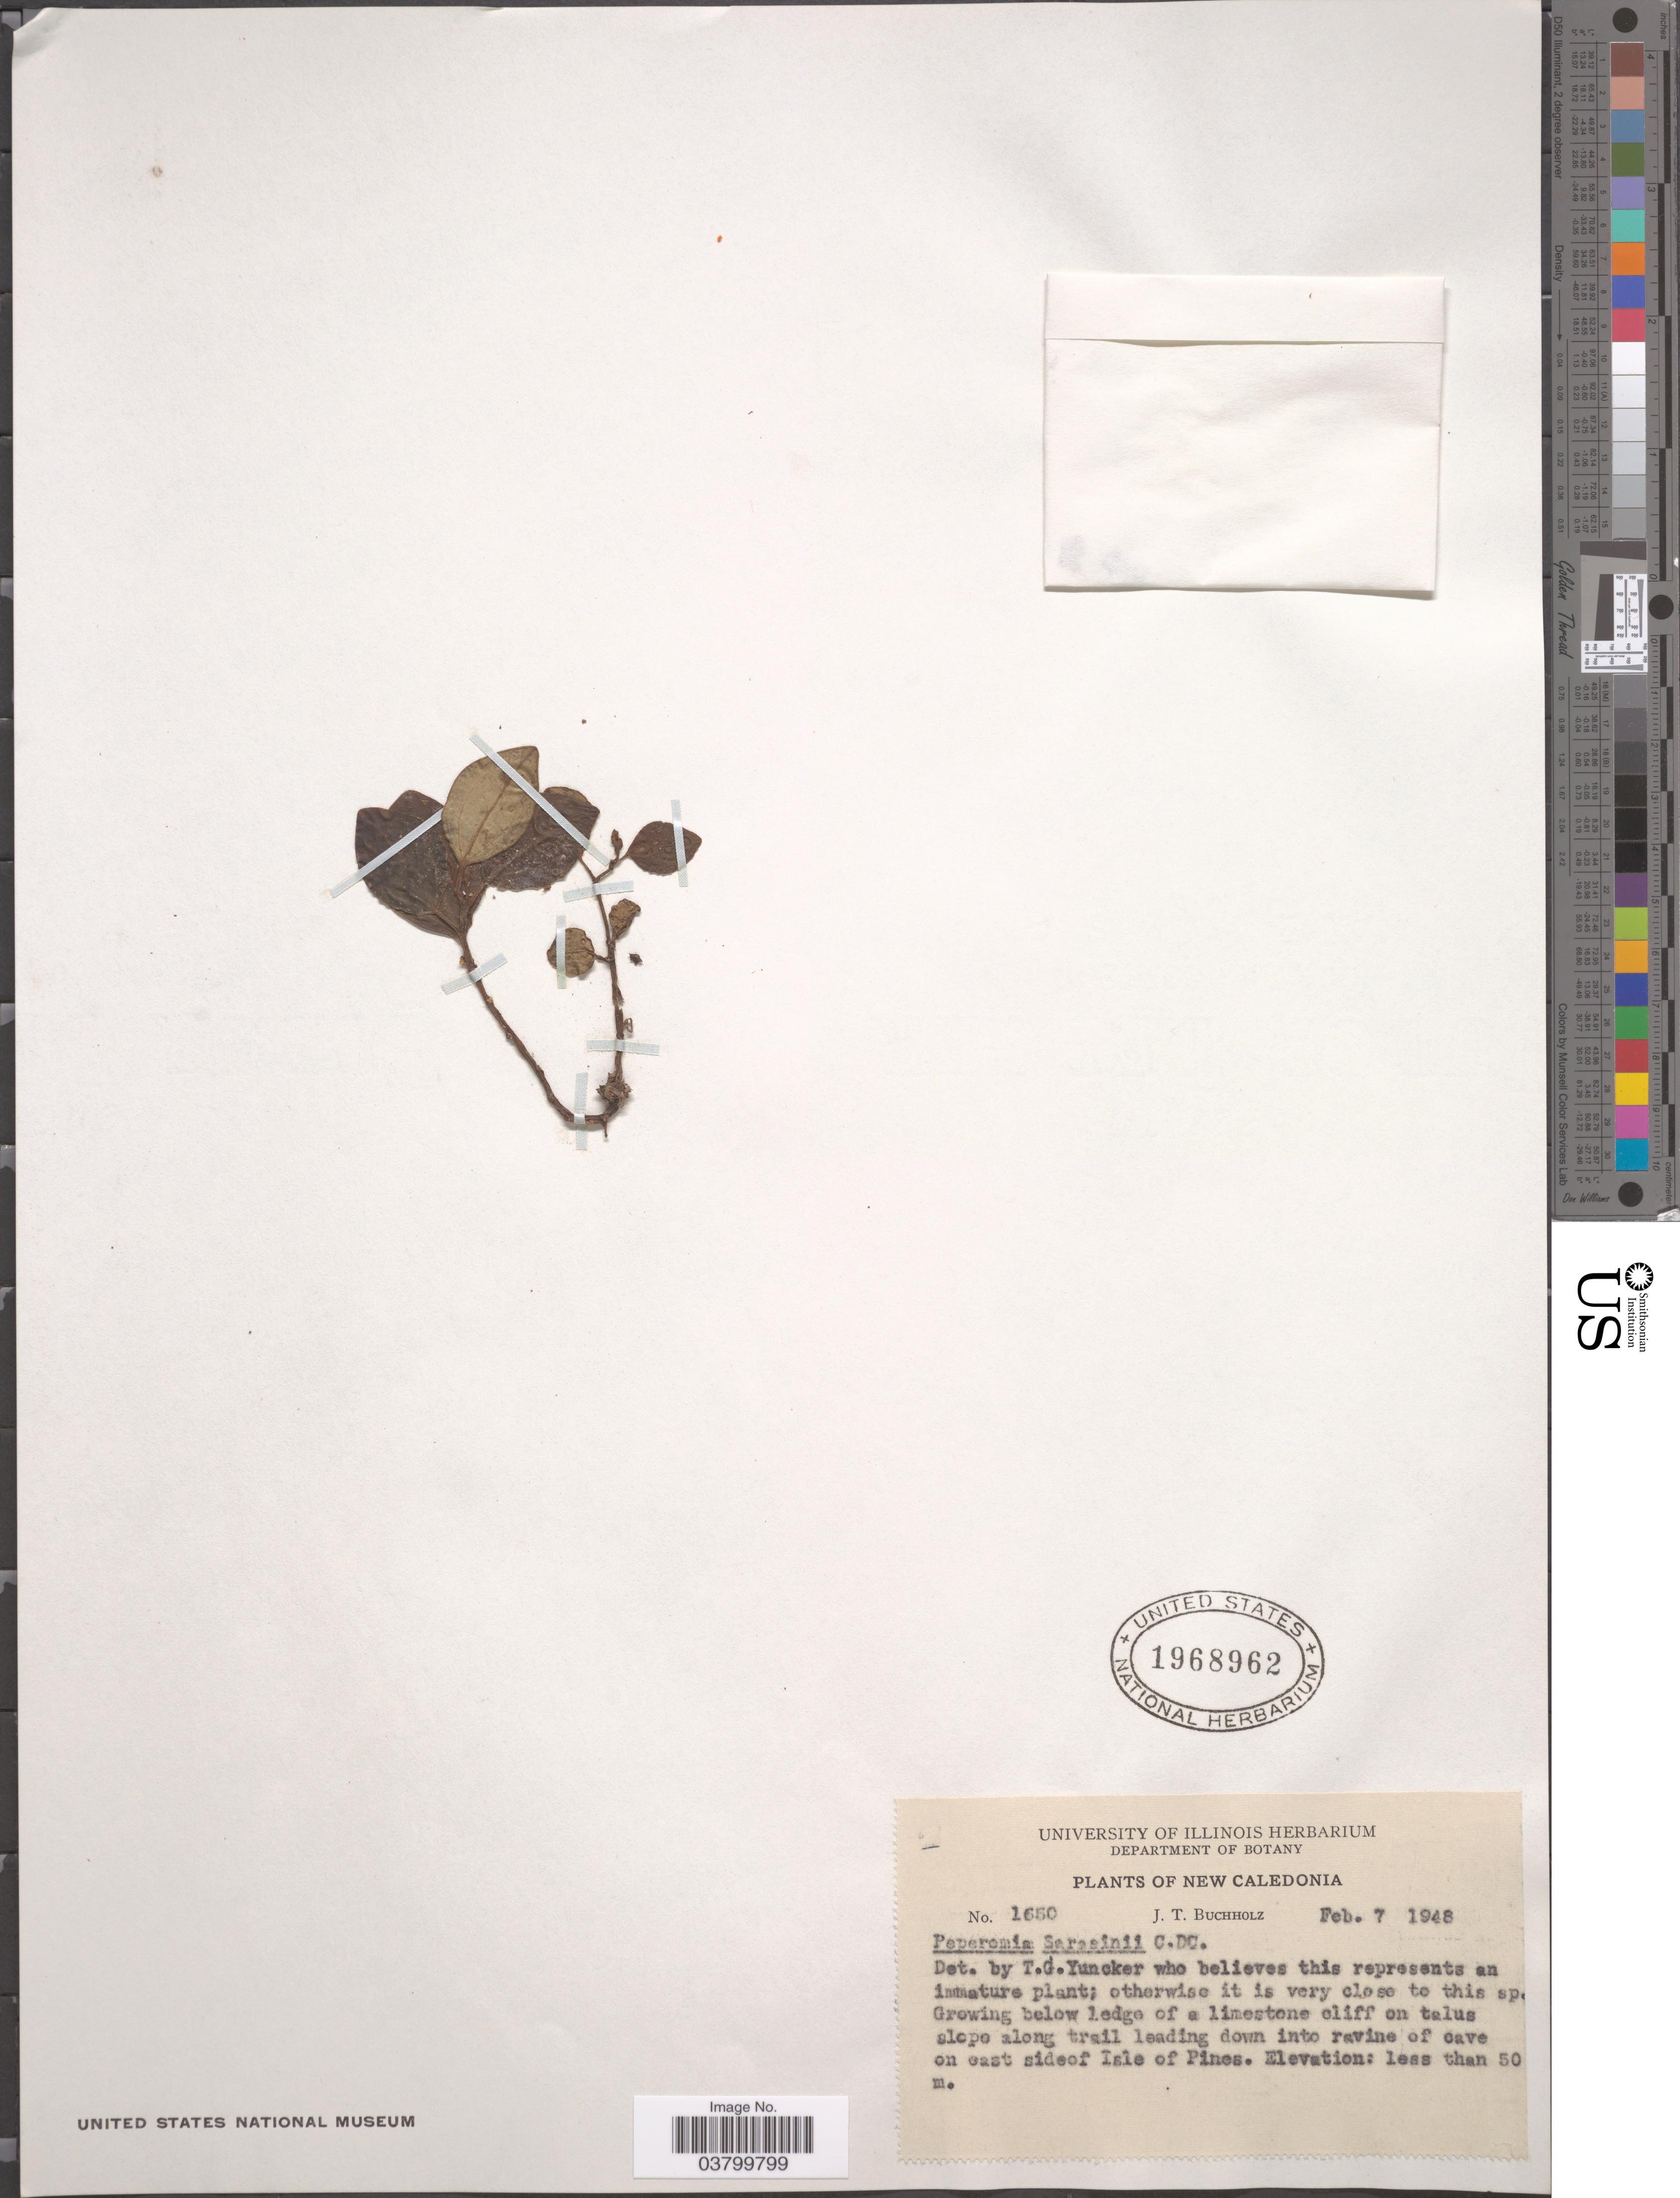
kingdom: Plantae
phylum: Tracheophyta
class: Magnoliopsida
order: Piperales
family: Piperaceae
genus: Peperomia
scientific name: Peperomia sarasinii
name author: C. DC.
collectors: J. T. Buchholz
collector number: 1650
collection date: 1948-02-07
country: New Caledonia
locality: Below ledge of a limestone cliff on talus slope along trail leading down into ravine of cave on east side of Isle of Pines.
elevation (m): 50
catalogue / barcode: US 1968962